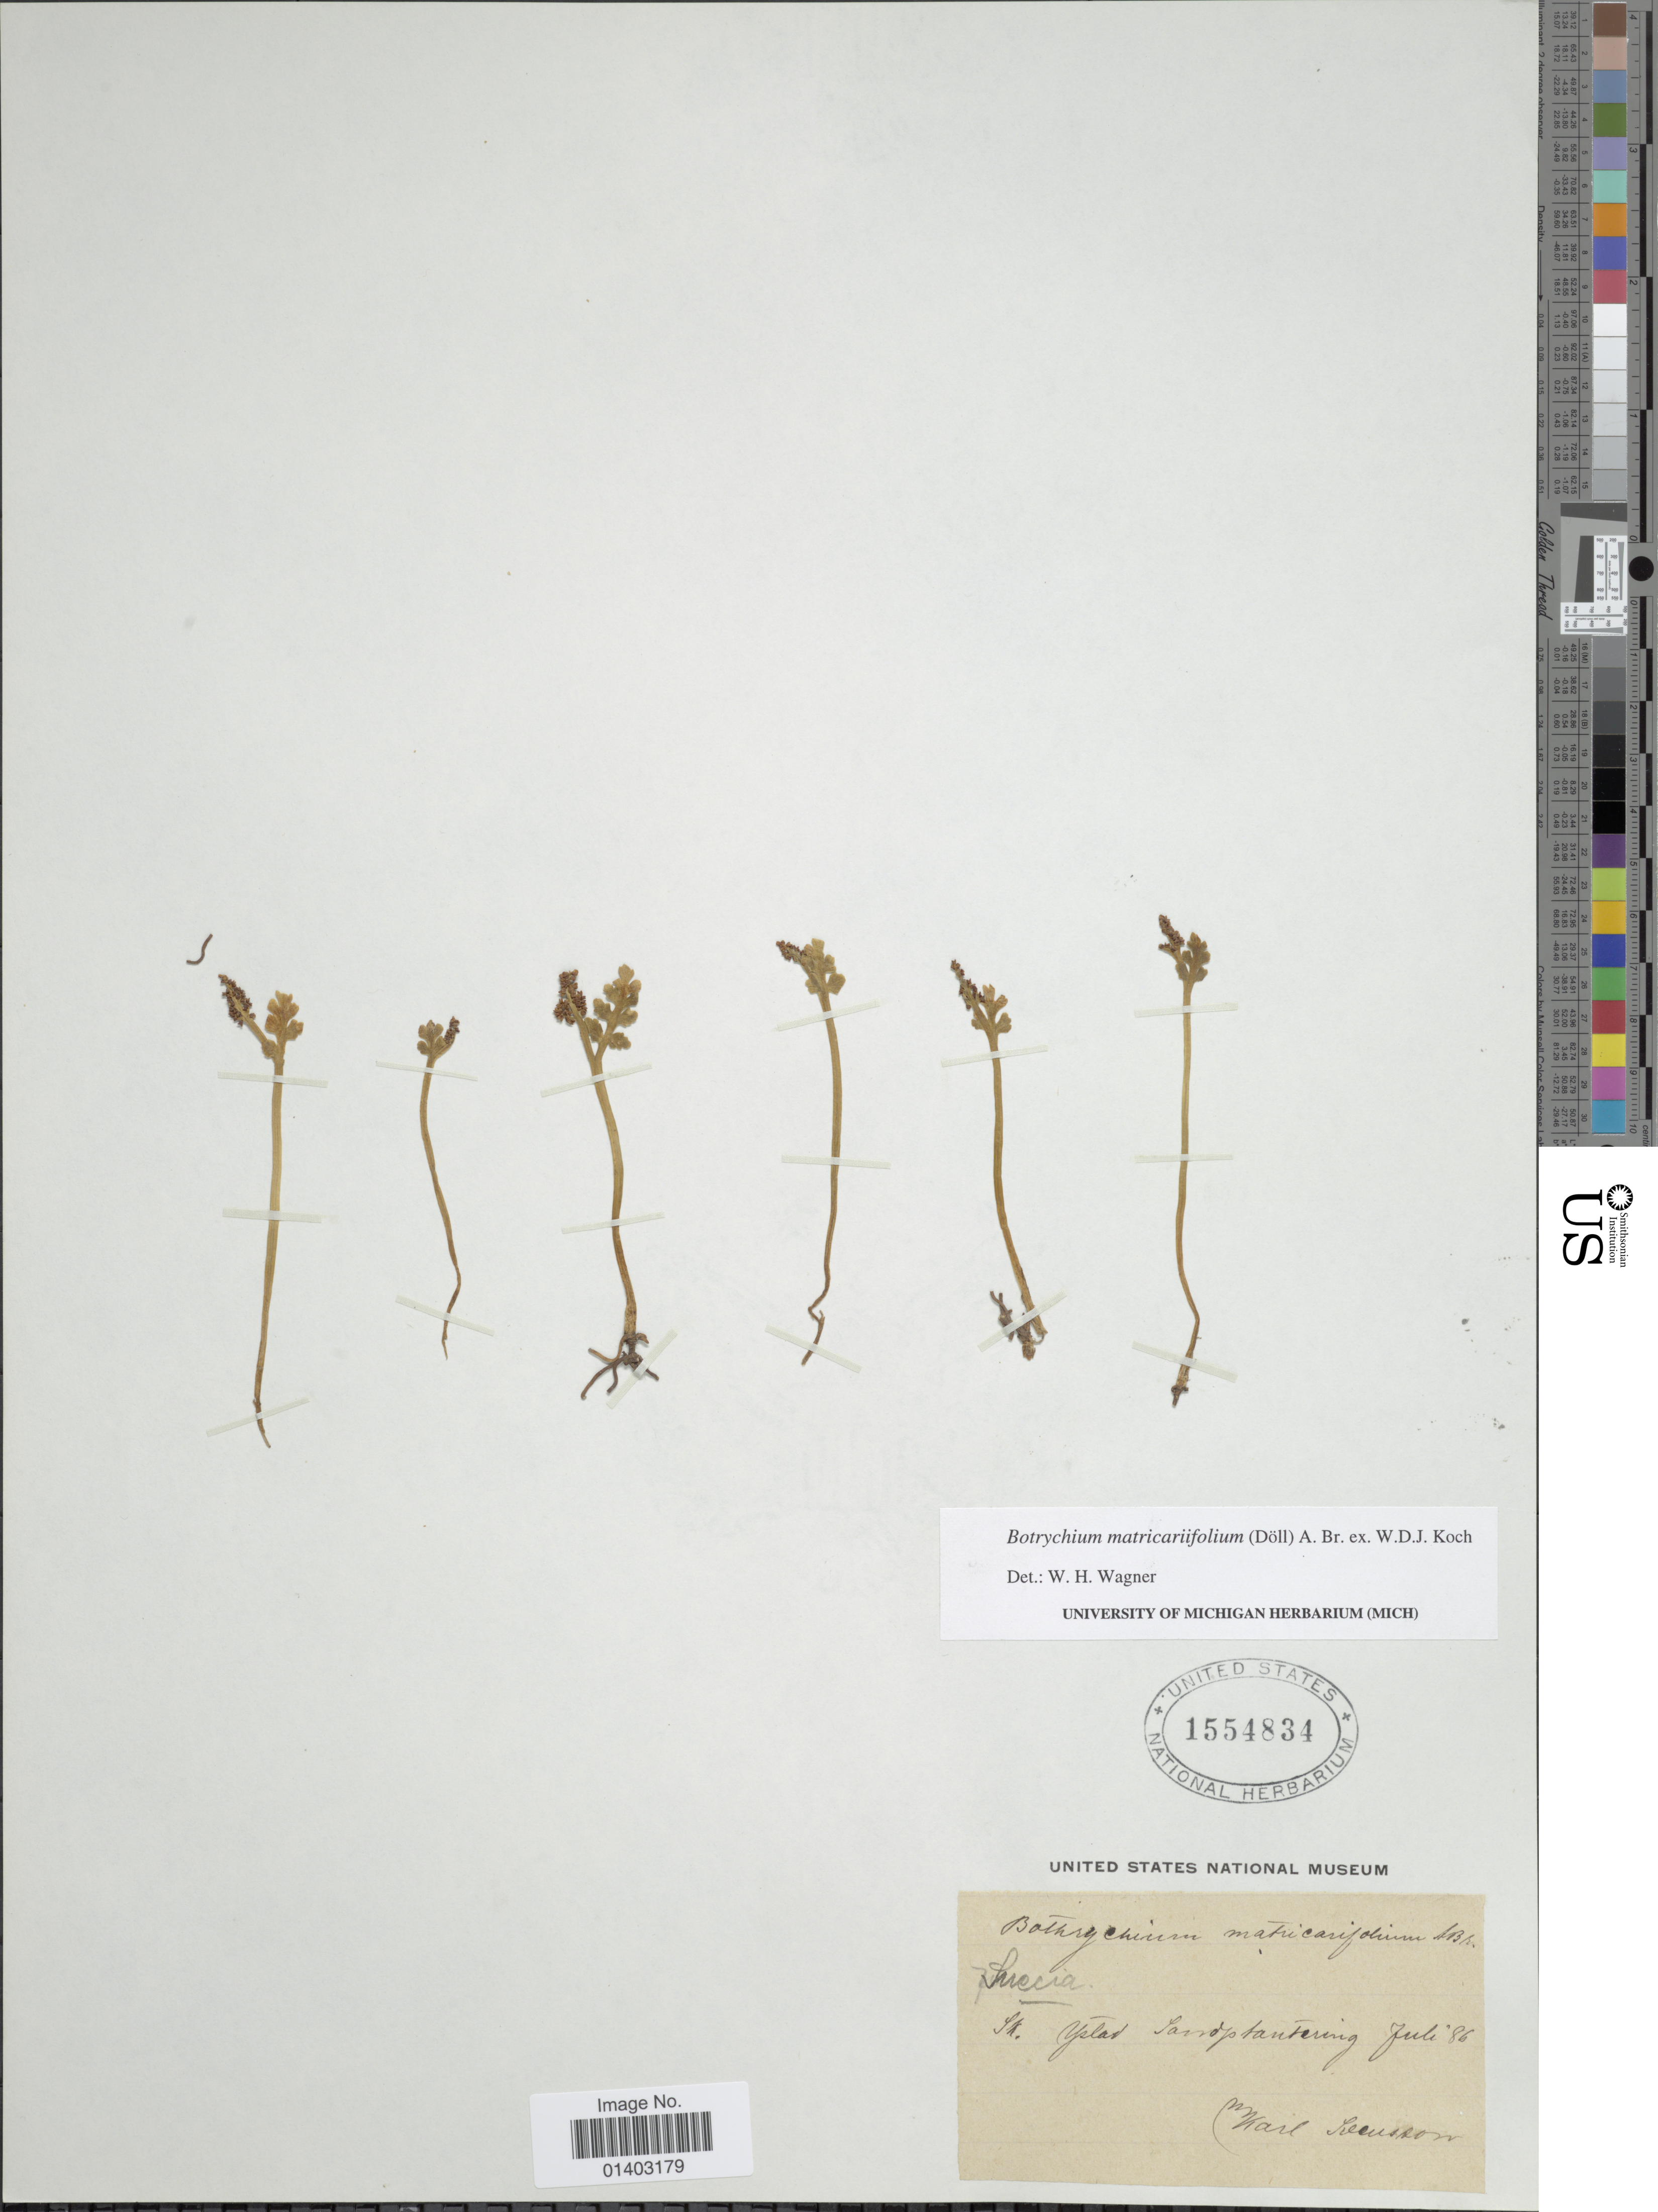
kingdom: Plantae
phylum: Tracheophyta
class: Polypodiopsida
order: Ophioglossales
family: Ophioglossaceae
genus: Botrychium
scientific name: Botrychium matricariifolium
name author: (A. Braun ex Dowell) A. Braun ex Koch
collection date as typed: Transcribed d/m/y: /7/86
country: Sweden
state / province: Skåne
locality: Ystad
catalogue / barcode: US 1554834